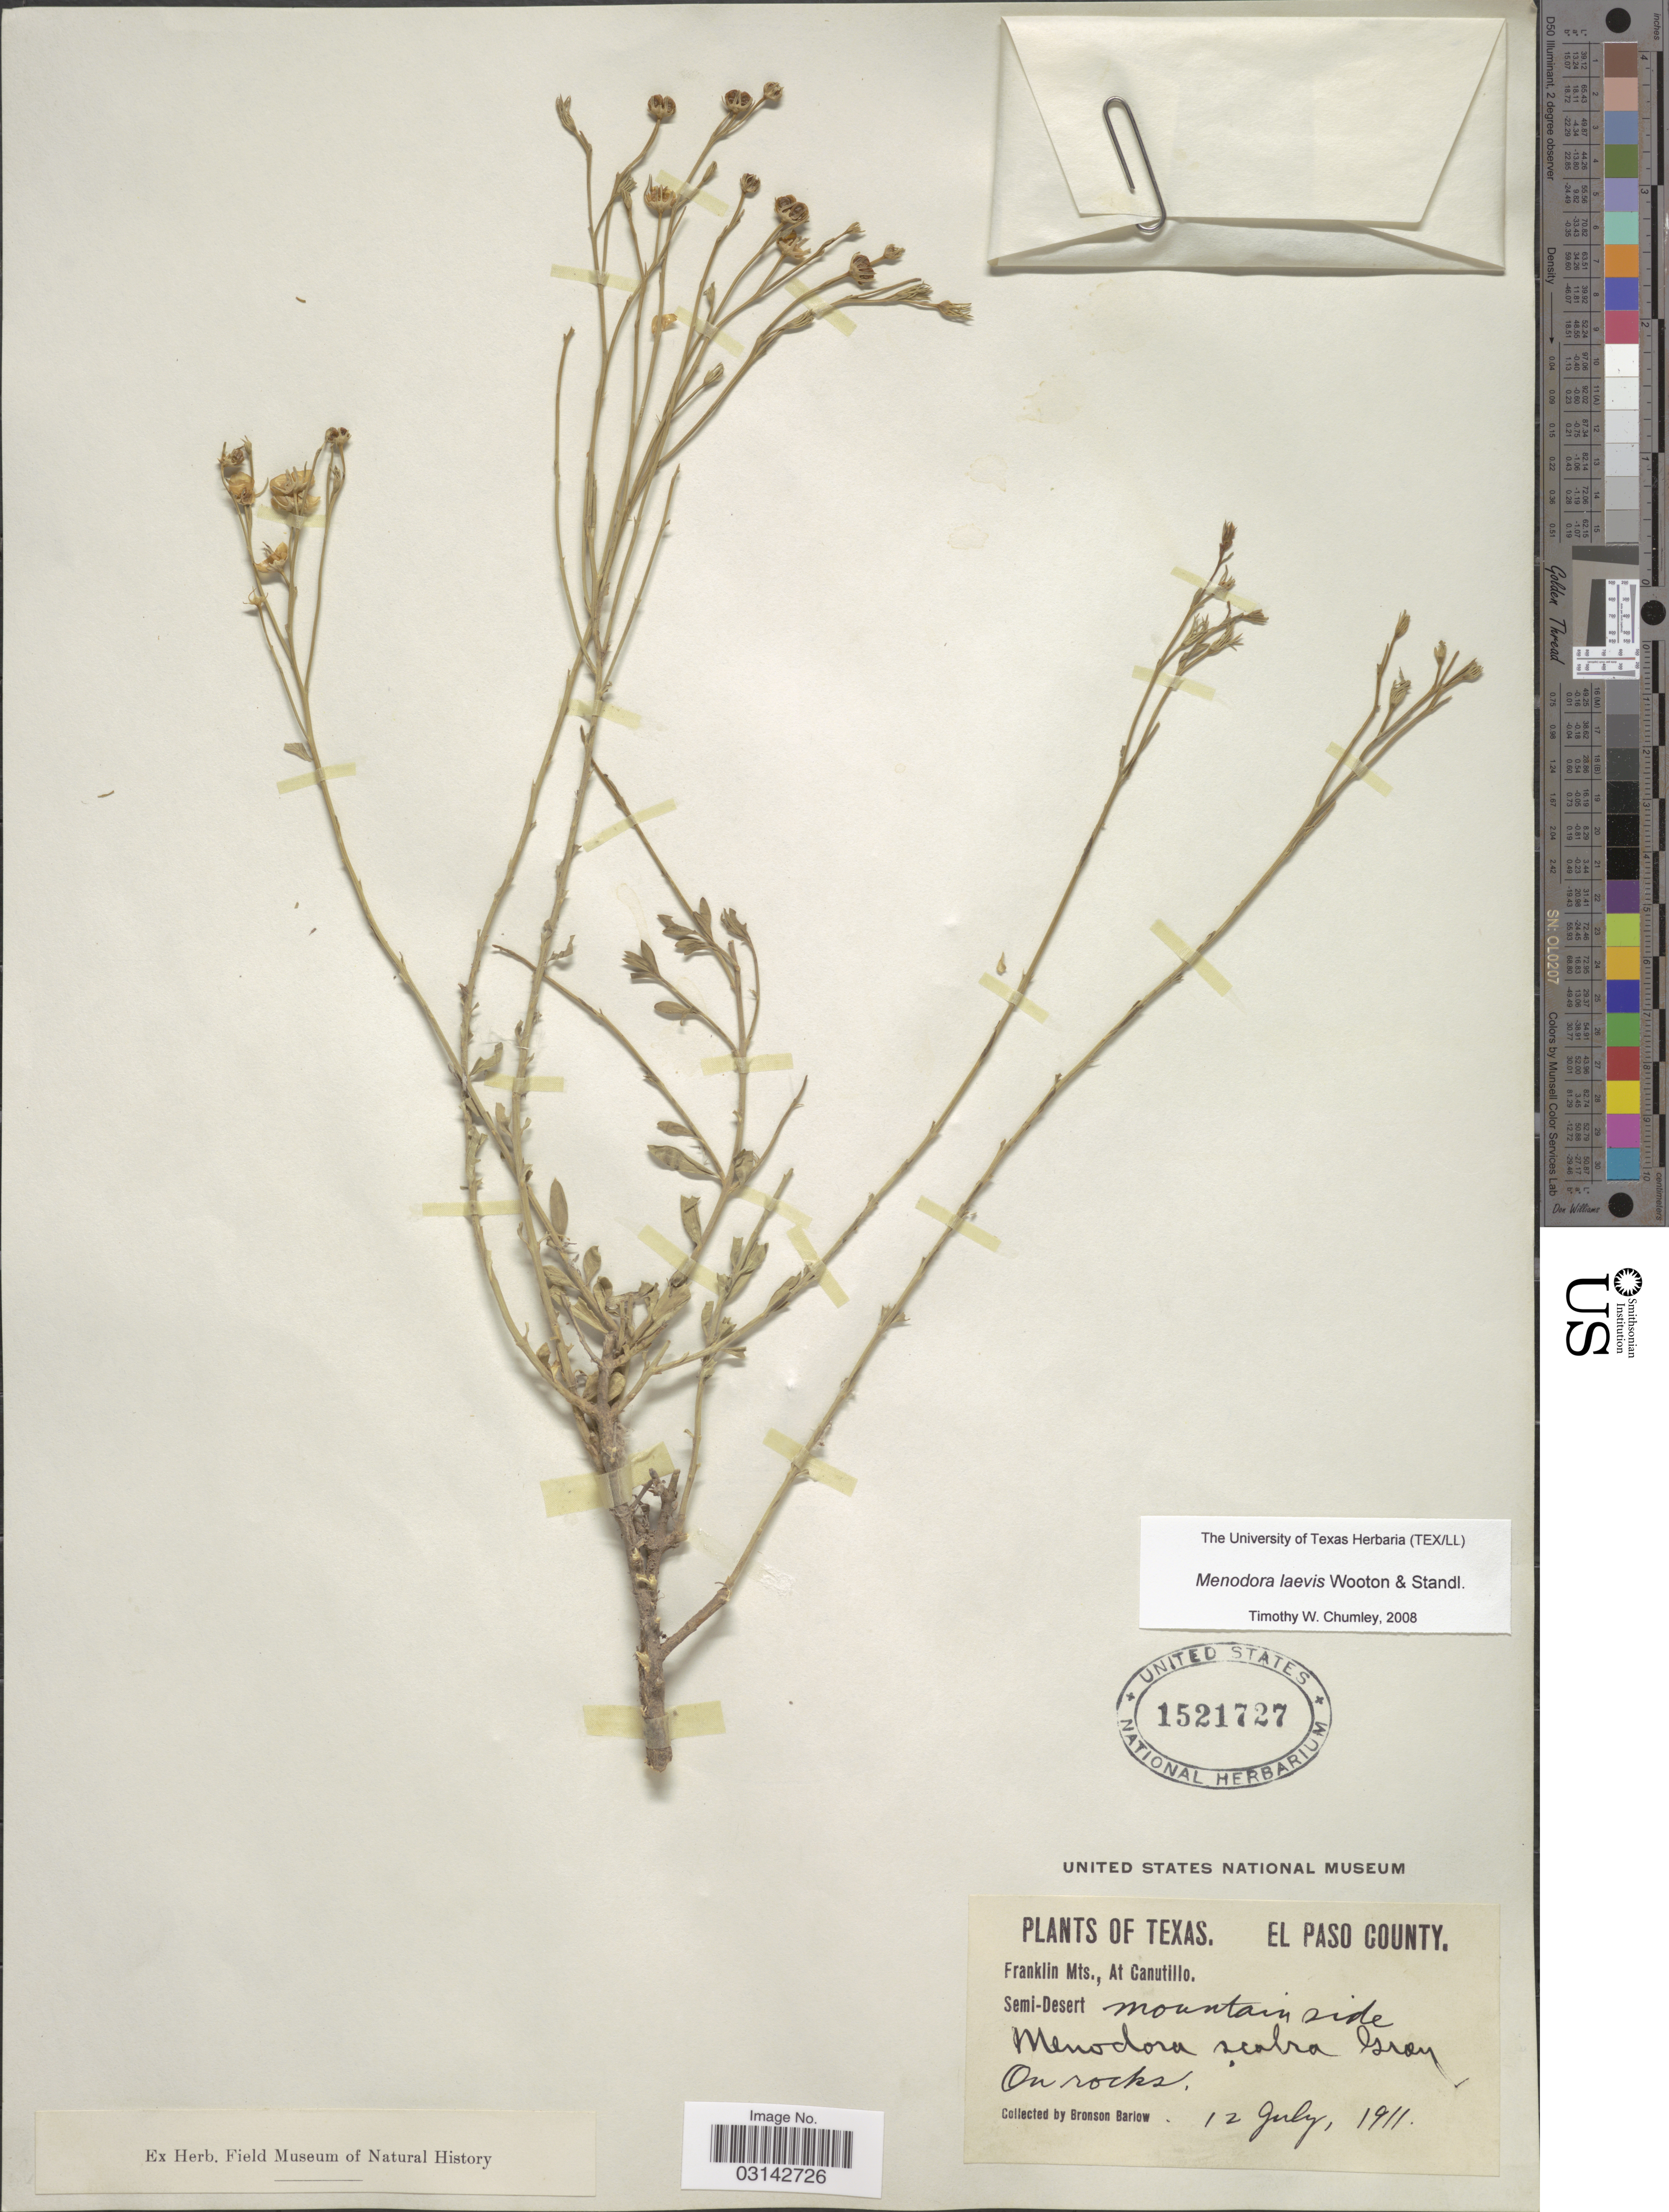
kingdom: Plantae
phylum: Tracheophyta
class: Magnoliopsida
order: Lamiales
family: Oleaceae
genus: Menodora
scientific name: Menodora laevis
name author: Wooton & Standl.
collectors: Barlow, B.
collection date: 1911-07-12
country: United States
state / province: Texas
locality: El Paso County, Franklin Mts., At Canutillo, Semi-Desert, mountain side.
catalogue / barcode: US 1521727